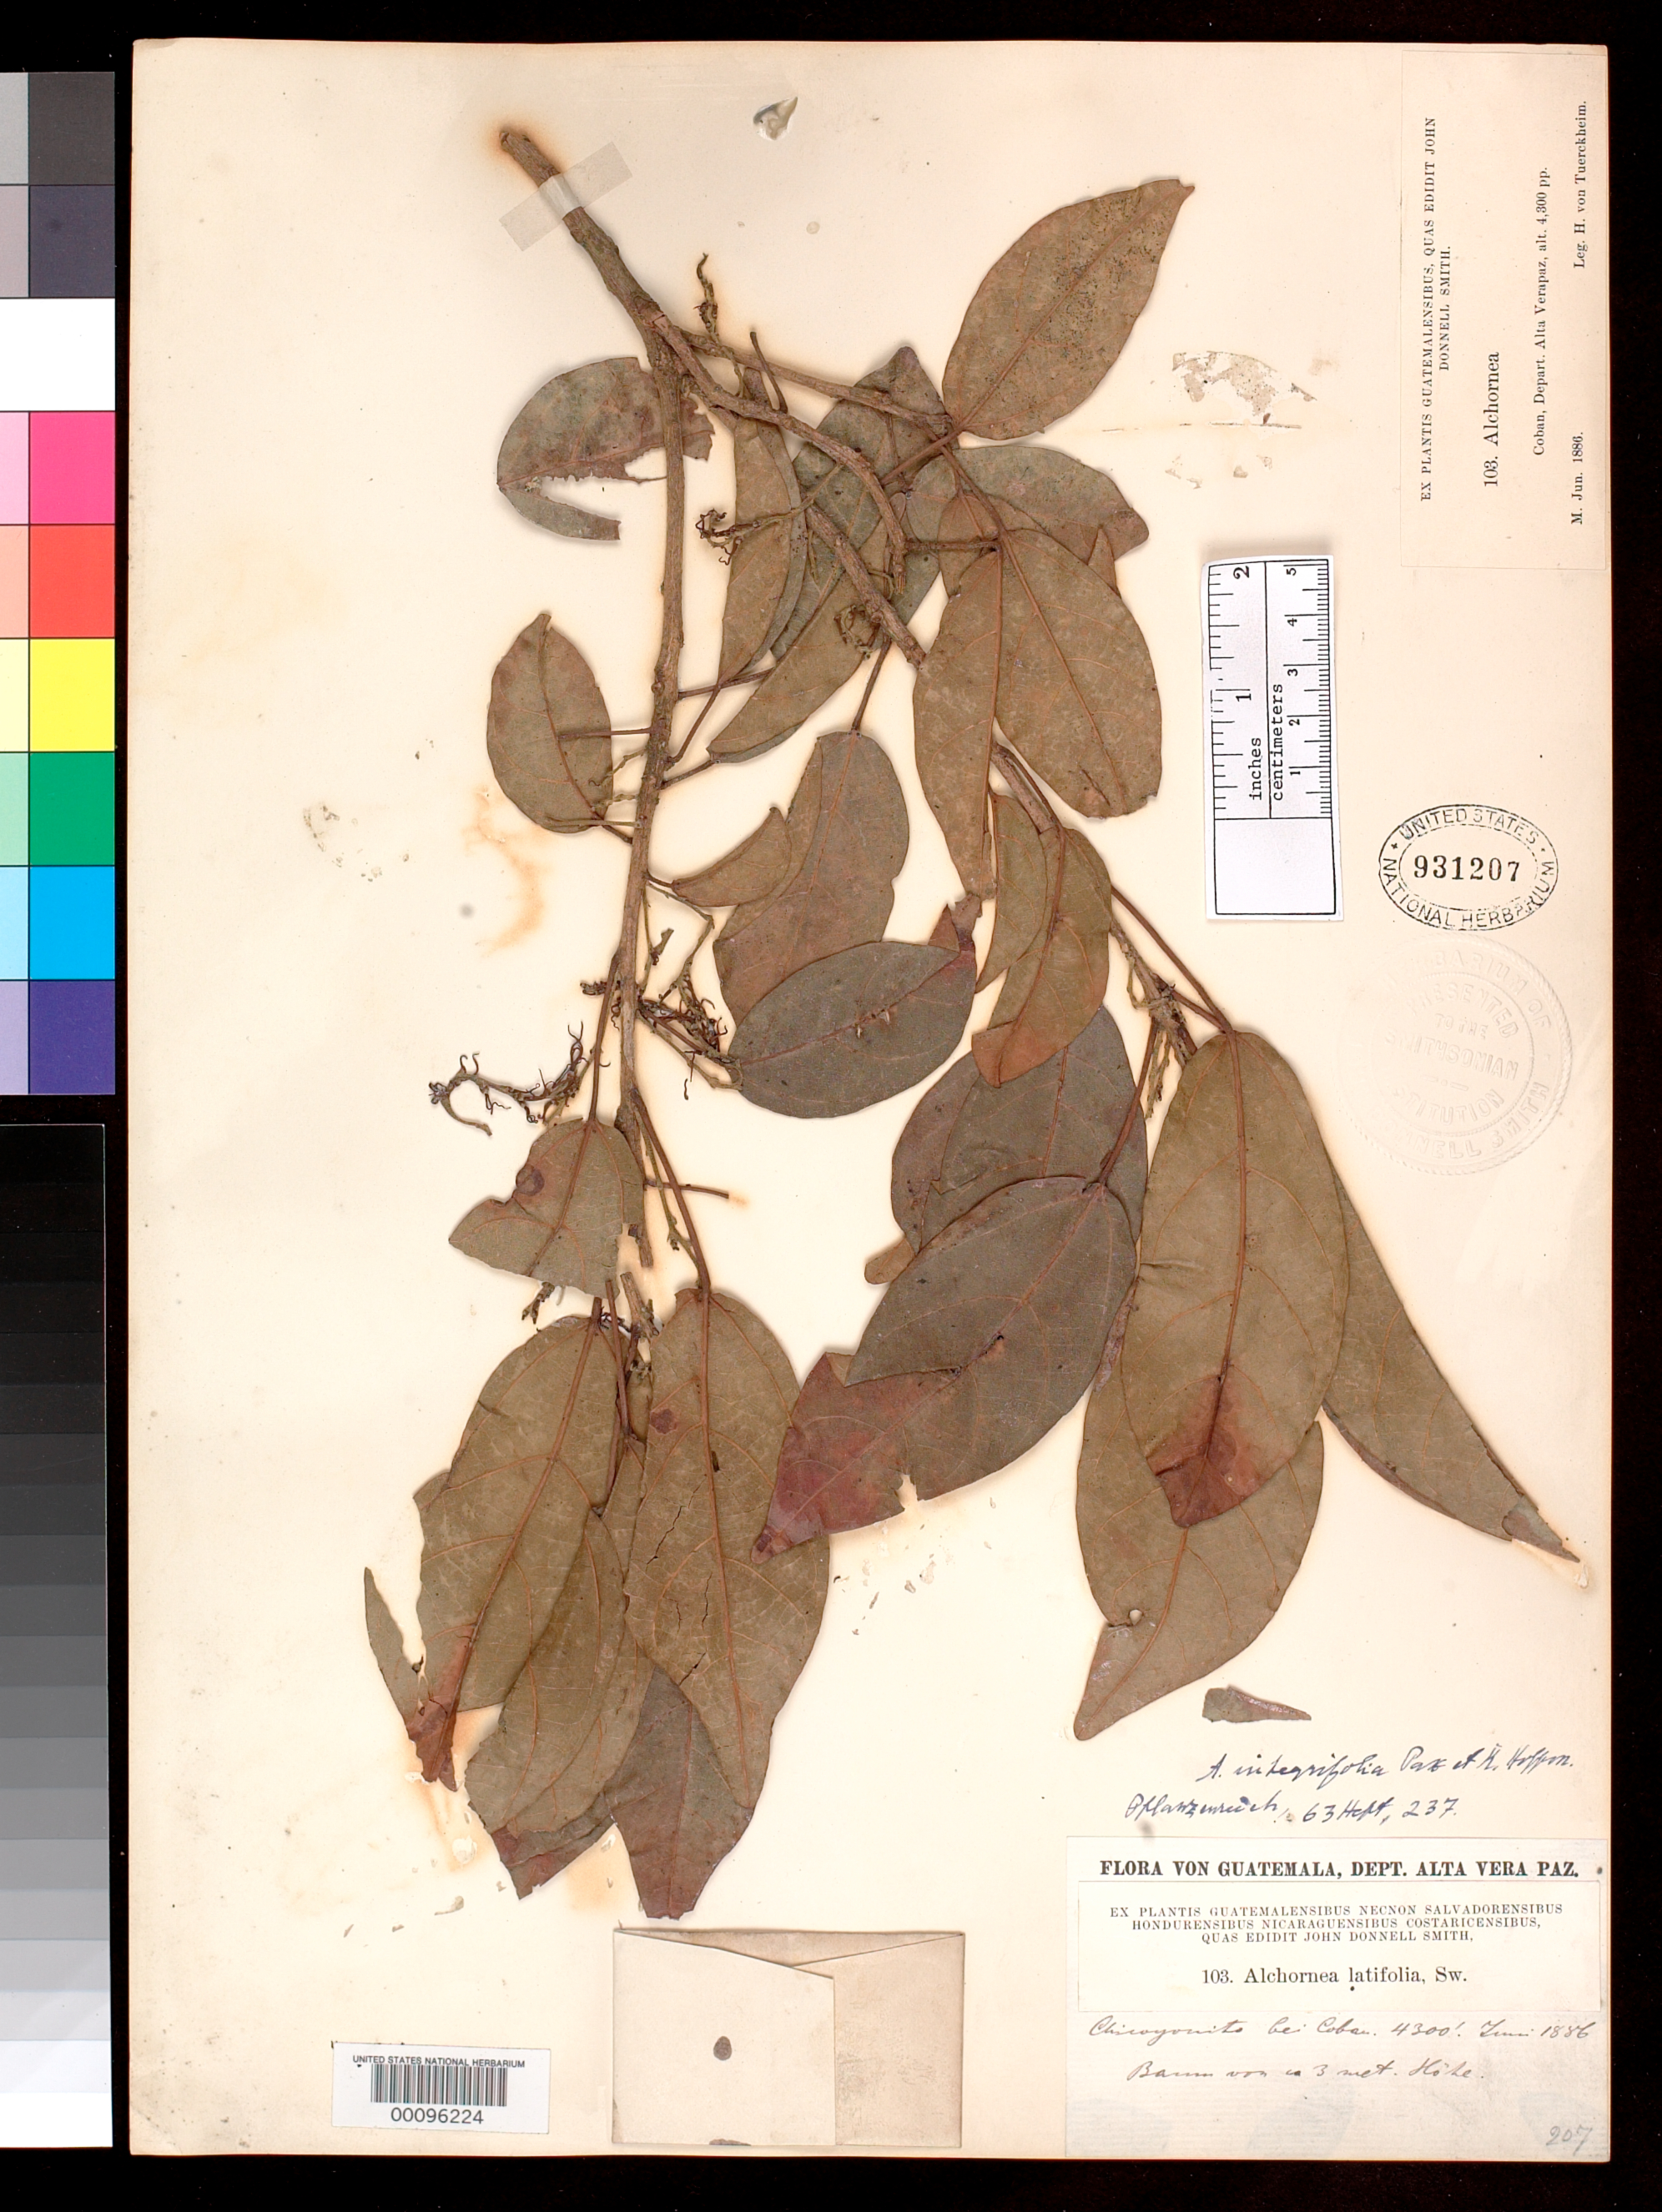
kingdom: Plantae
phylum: Tracheophyta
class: Magnoliopsida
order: Malpighiales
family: Euphorbiaceae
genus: Alchornea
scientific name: Alchornea integrifolia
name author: Pax & K. Hoffm. in Engl.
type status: Isotype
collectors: H. von Türckheim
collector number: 103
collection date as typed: Jun 1886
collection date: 1886-06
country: Guatemala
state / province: Alta Verapaz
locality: Cobán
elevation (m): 1311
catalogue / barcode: US 931207